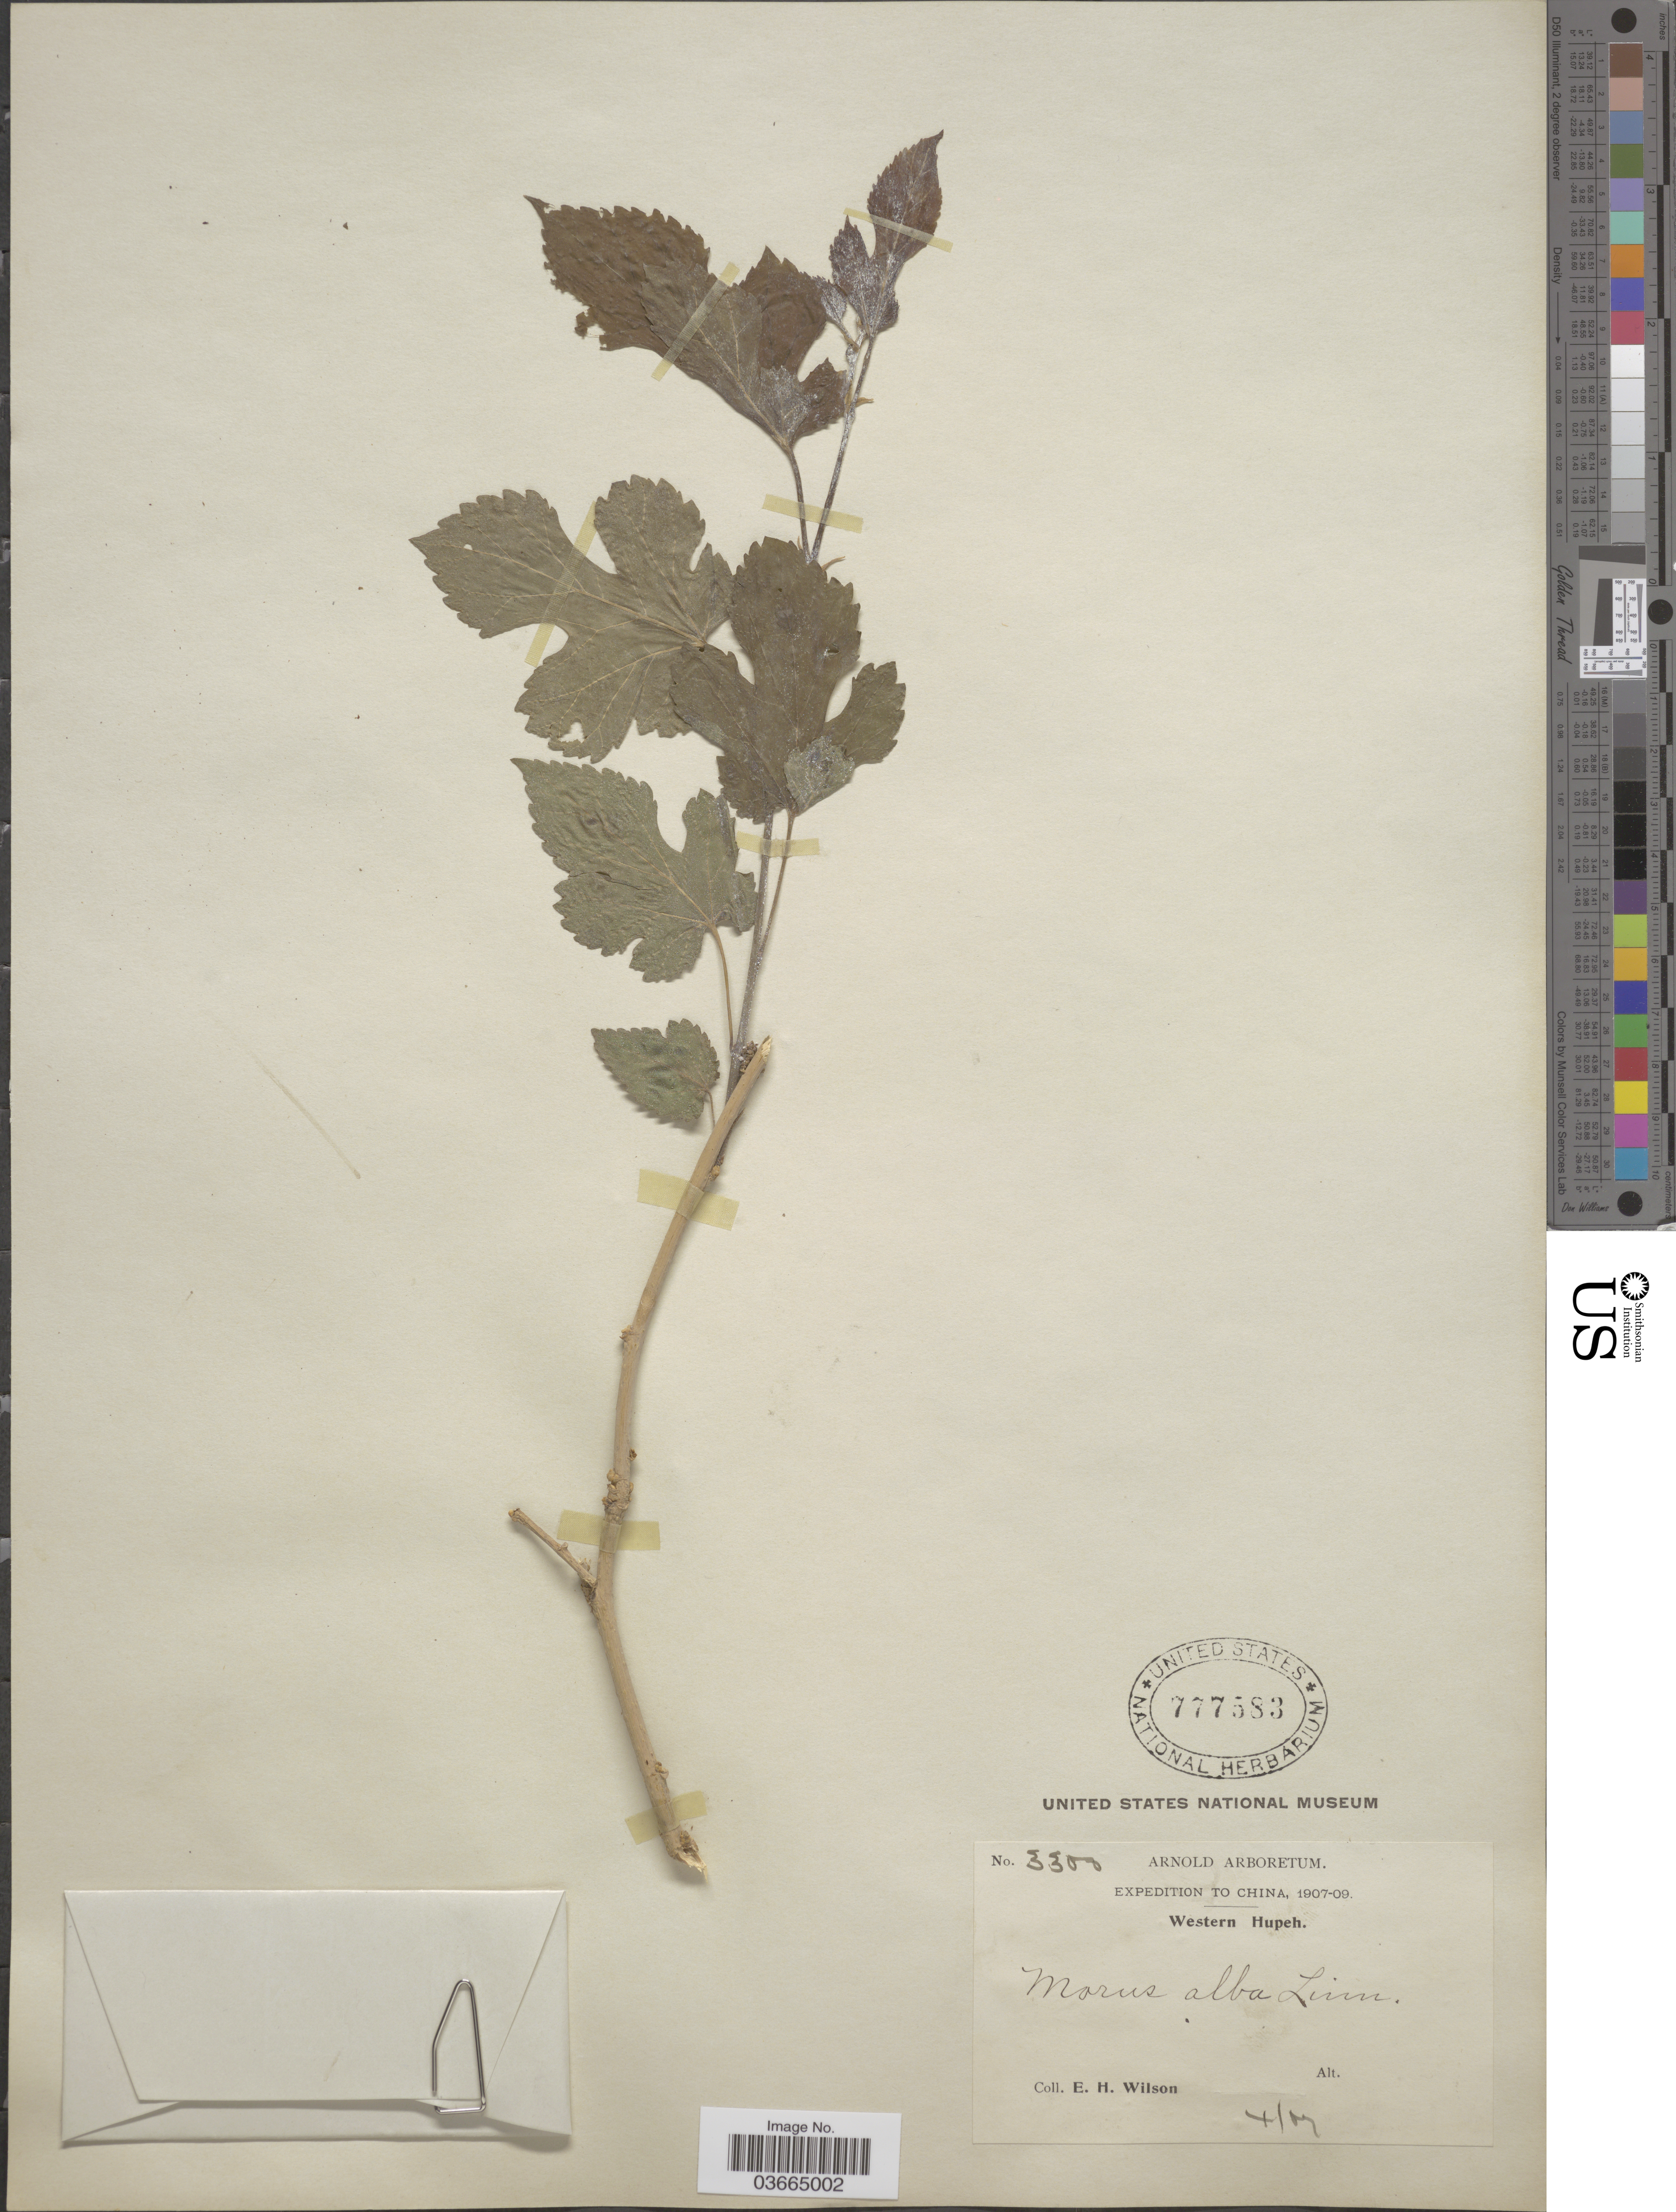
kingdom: Plantae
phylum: Tracheophyta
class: Magnoliopsida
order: Rosales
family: Moraceae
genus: Morus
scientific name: Morus alba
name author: L.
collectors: E. Wilson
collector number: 3300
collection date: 1907-04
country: China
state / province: Hubei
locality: Western Hupeh.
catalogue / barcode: US 777583